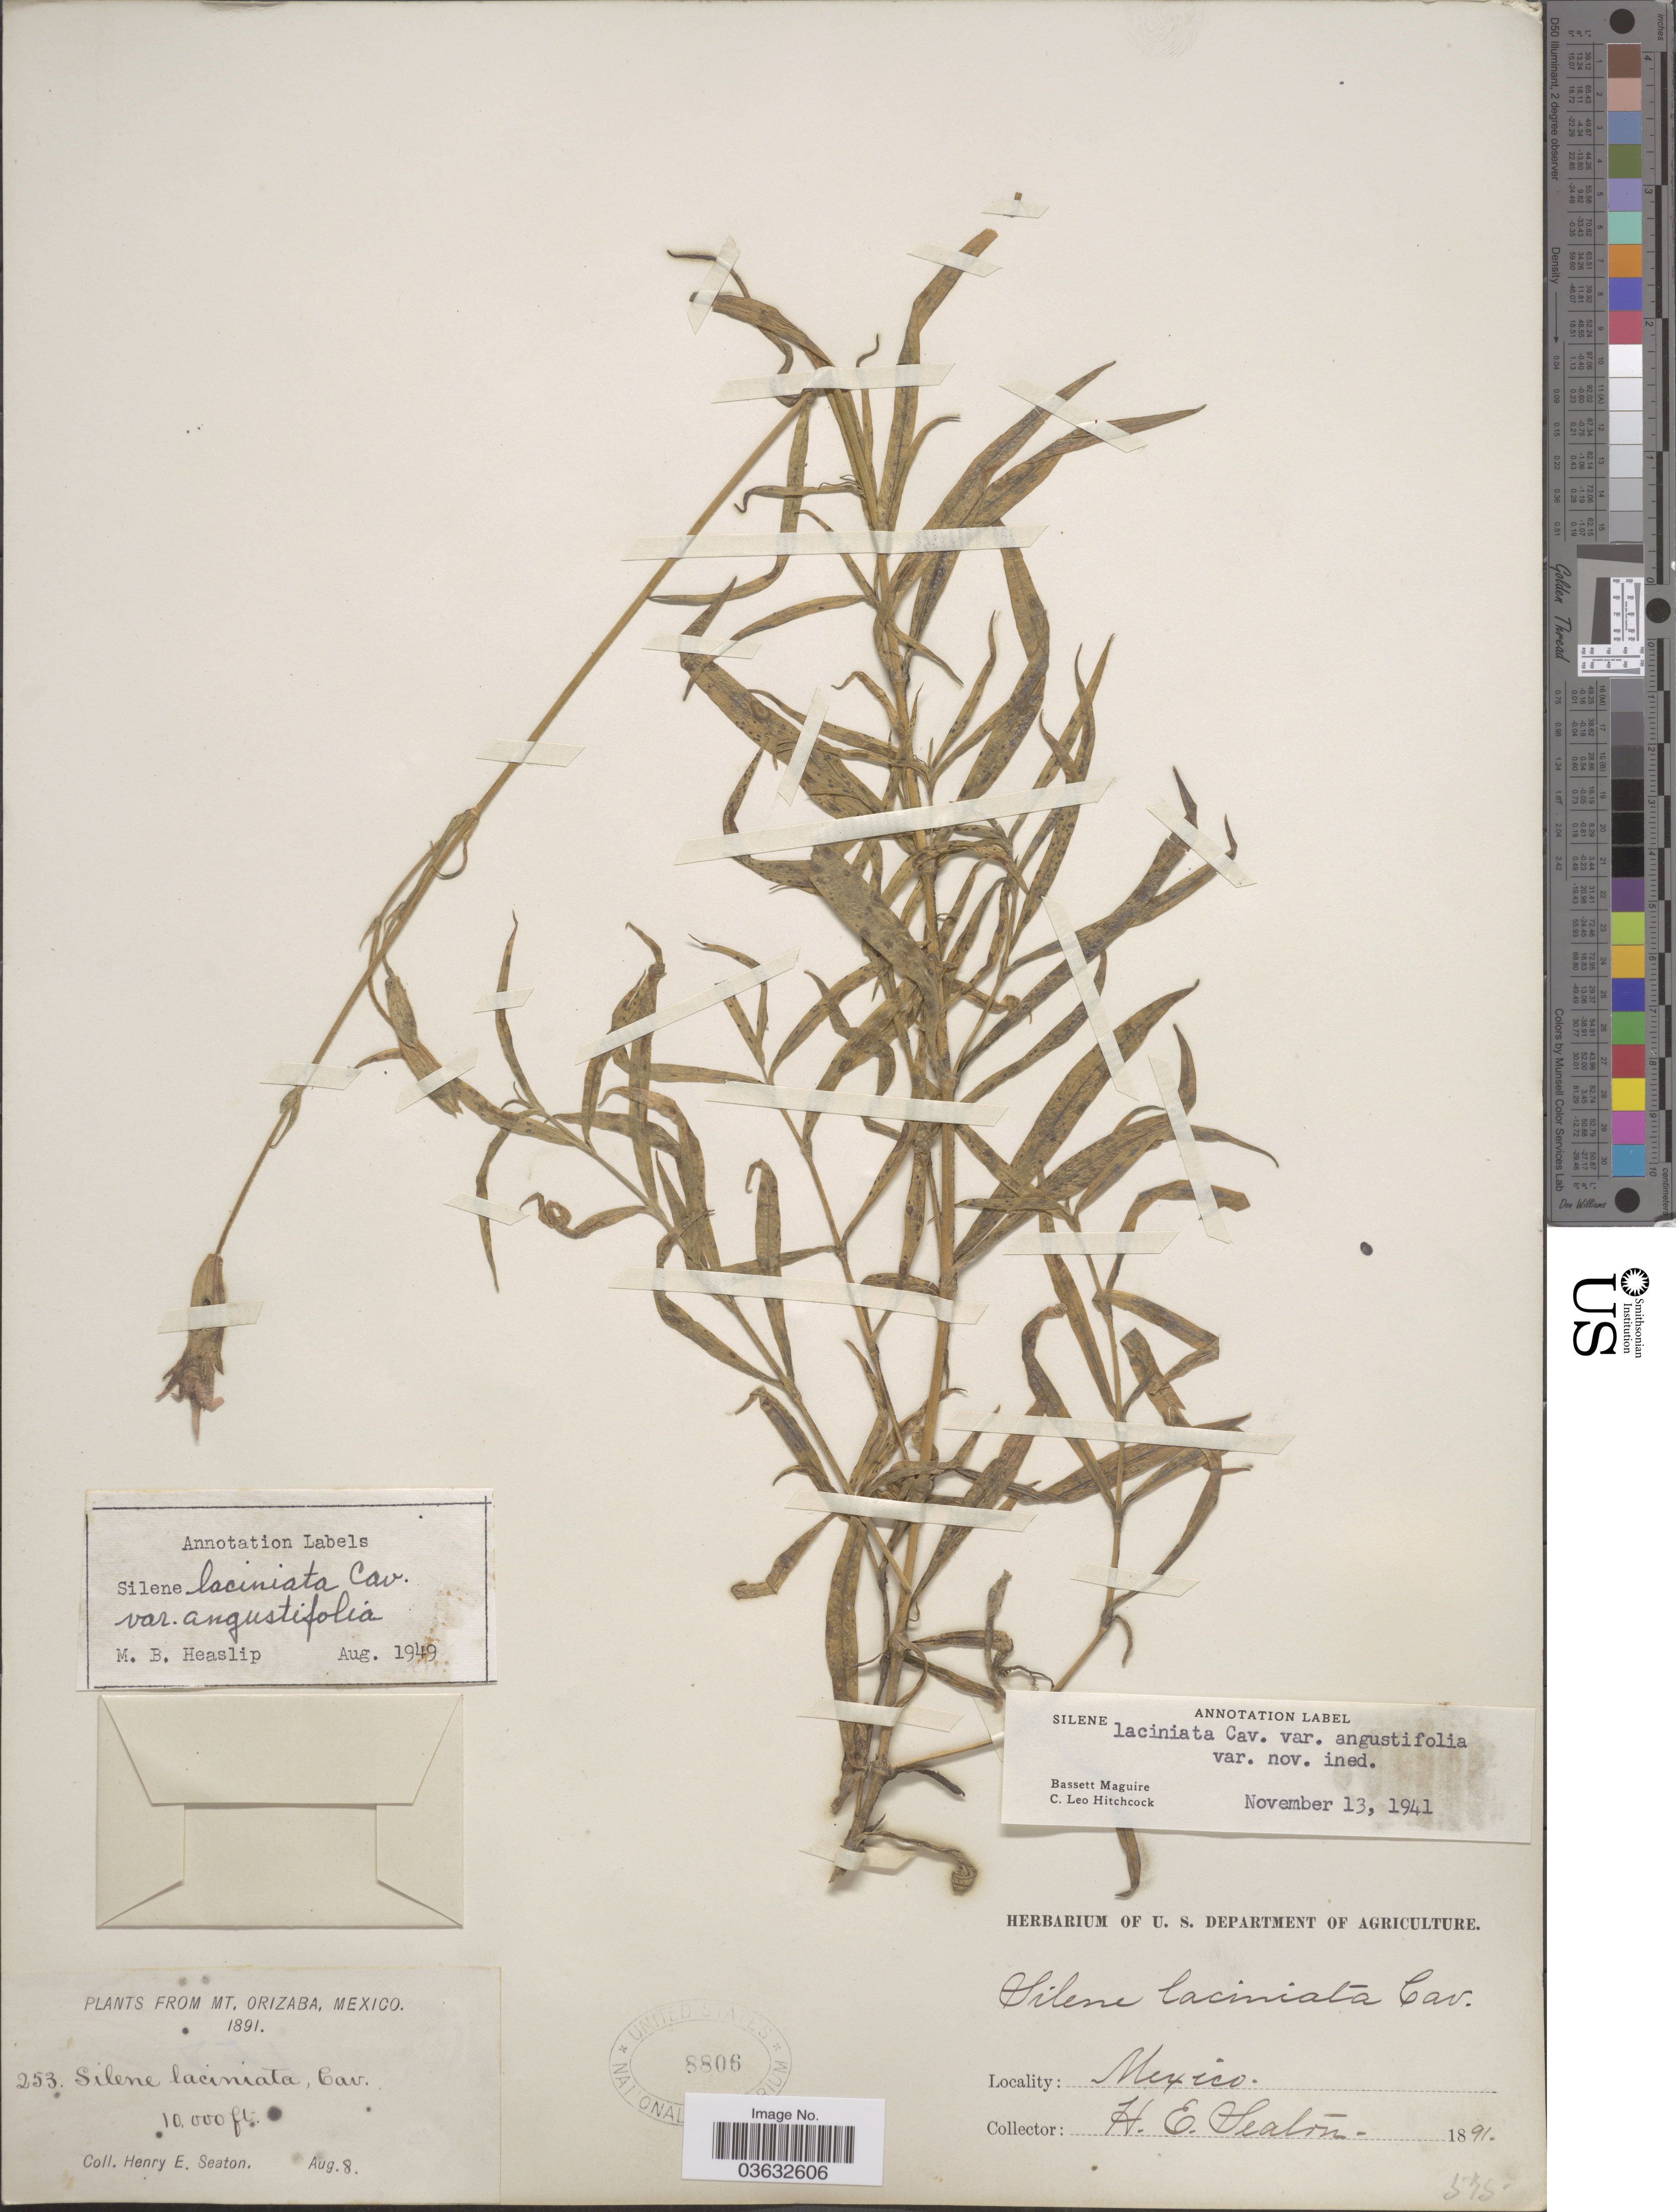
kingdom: Plantae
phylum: Tracheophyta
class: Magnoliopsida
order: Caryophyllales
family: Caryophyllaceae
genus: Silene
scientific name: Silene laciniata var. angustifolia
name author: C.L. Hitchc. & Maguire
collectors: H. E. Seaton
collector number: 253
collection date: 1891-08-08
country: Mexico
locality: Mt. Orizaba.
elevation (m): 3048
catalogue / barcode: US 8806